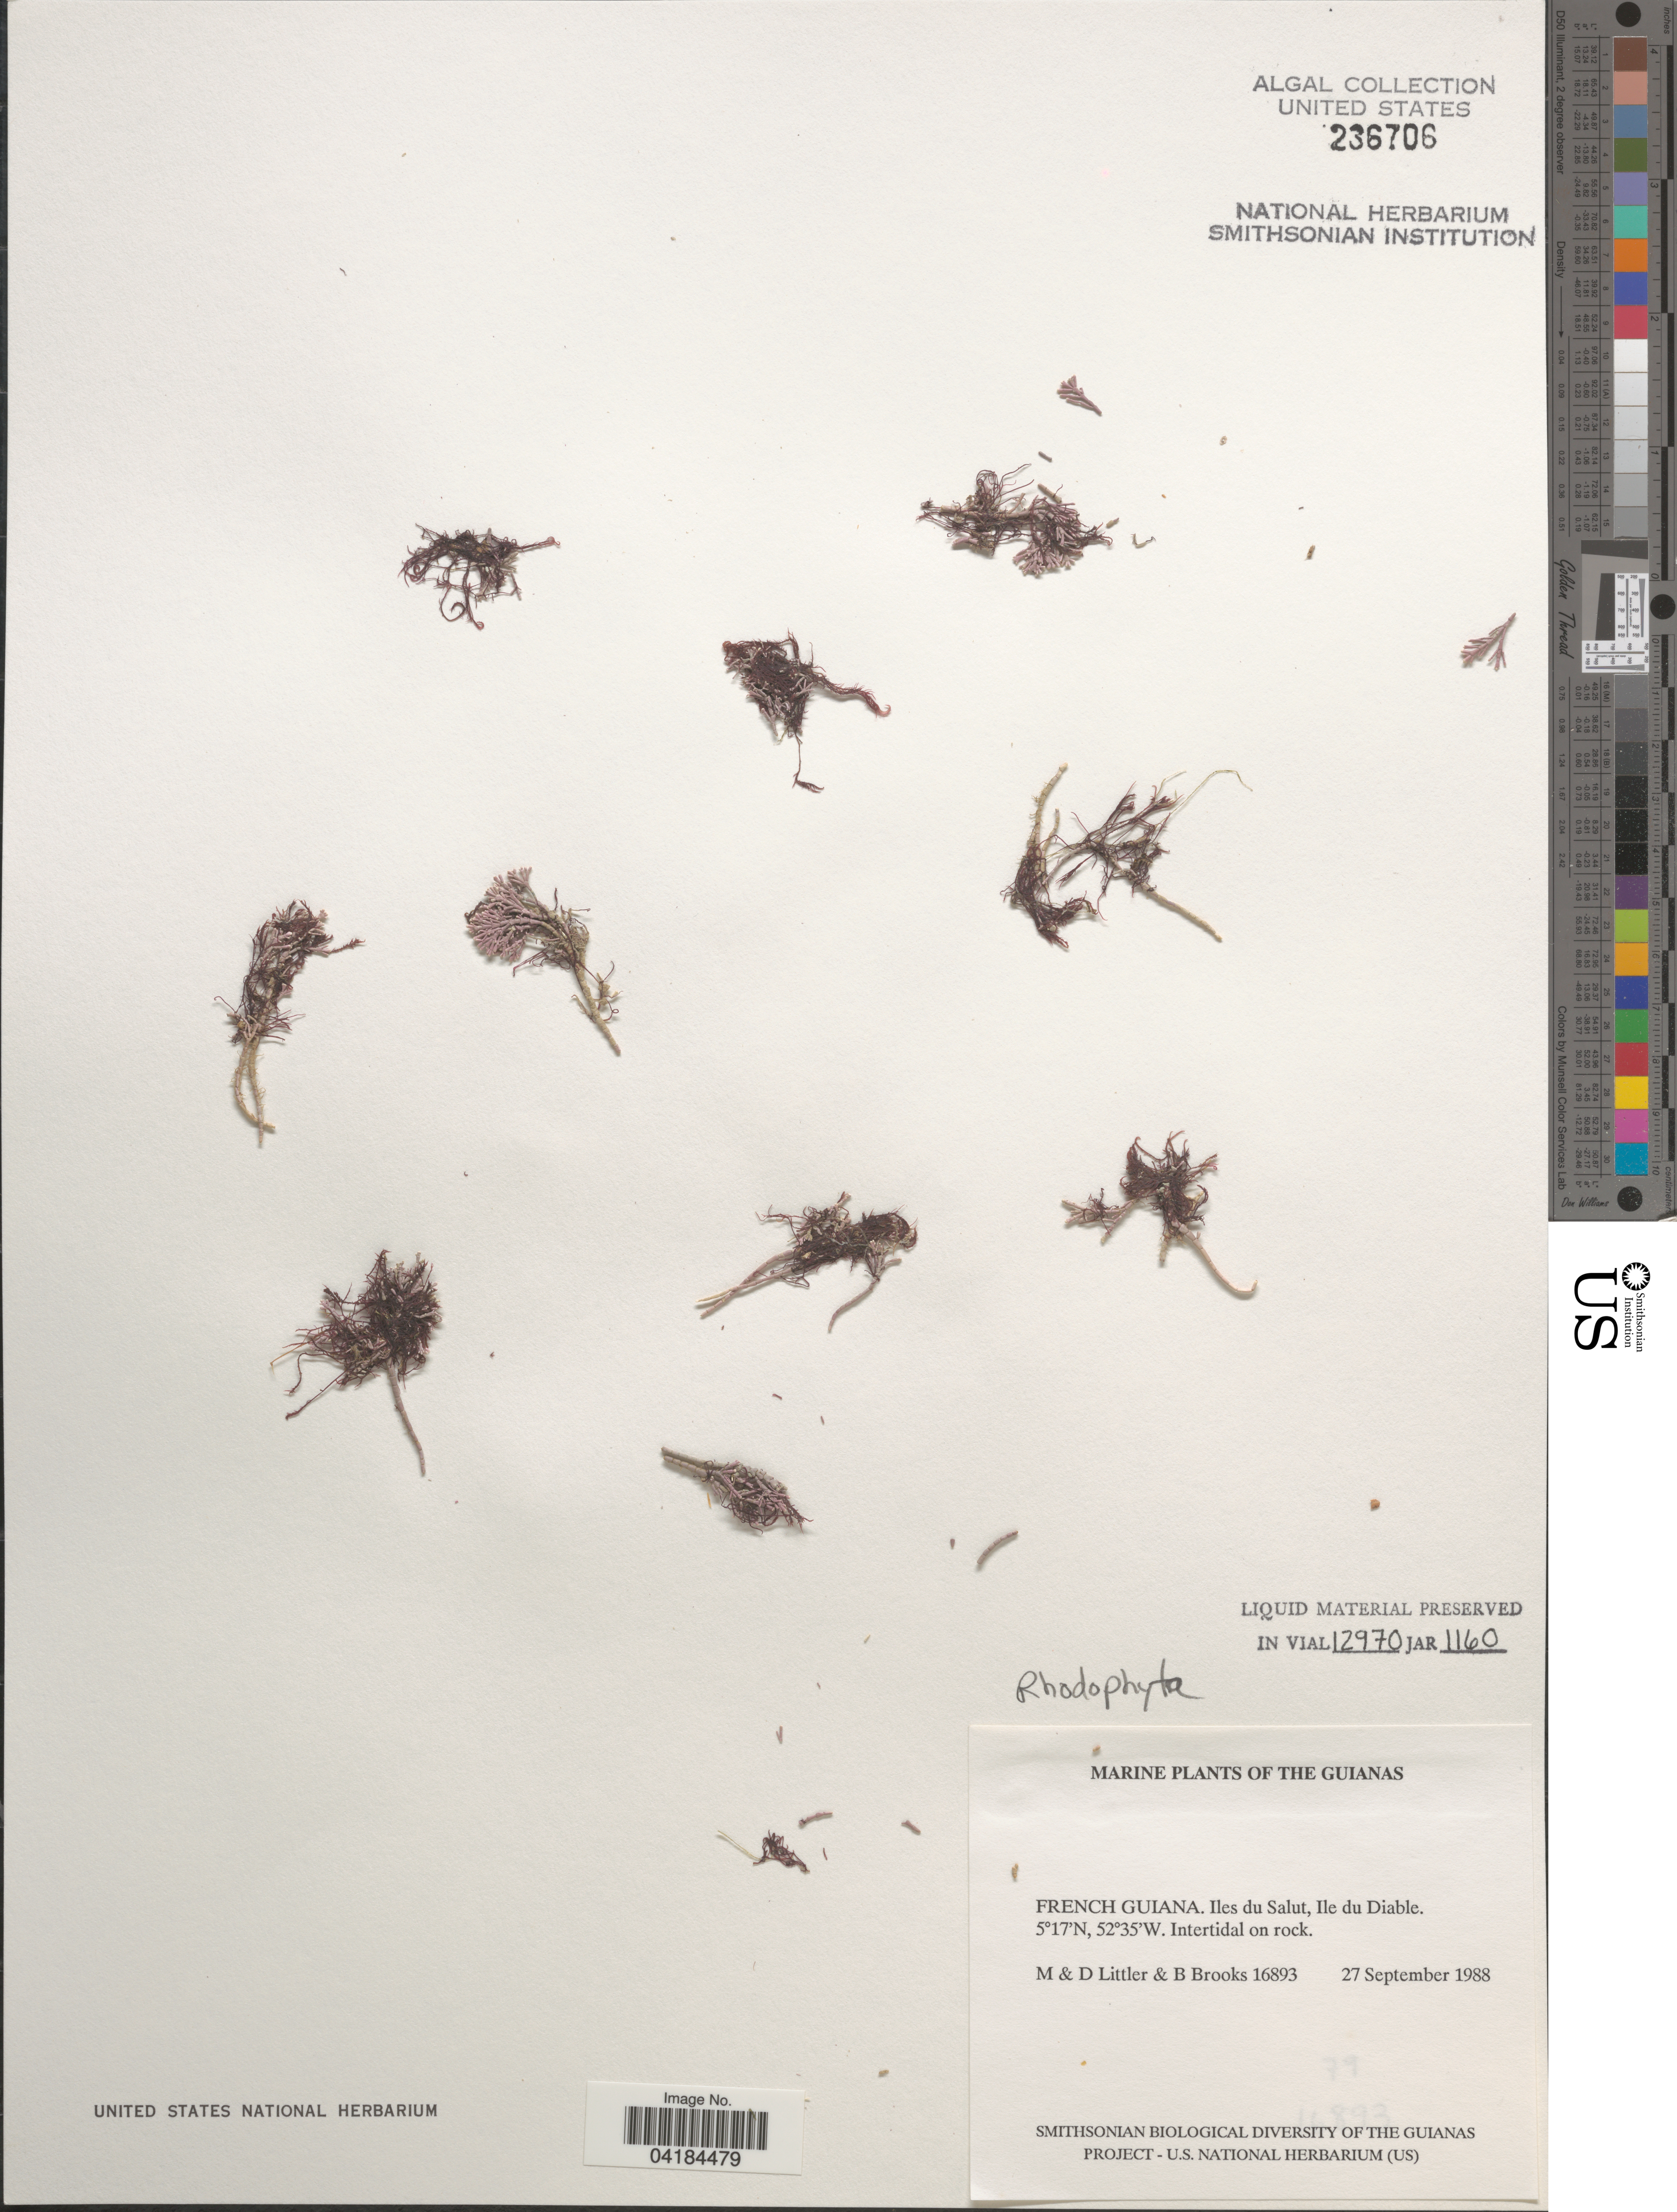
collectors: M. Littler, D. S. Littler & B. Brooks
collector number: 16893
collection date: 1988-09-27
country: French Guiana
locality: The Guianas. Iles du Salut, Ile du Diable.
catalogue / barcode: US 236706